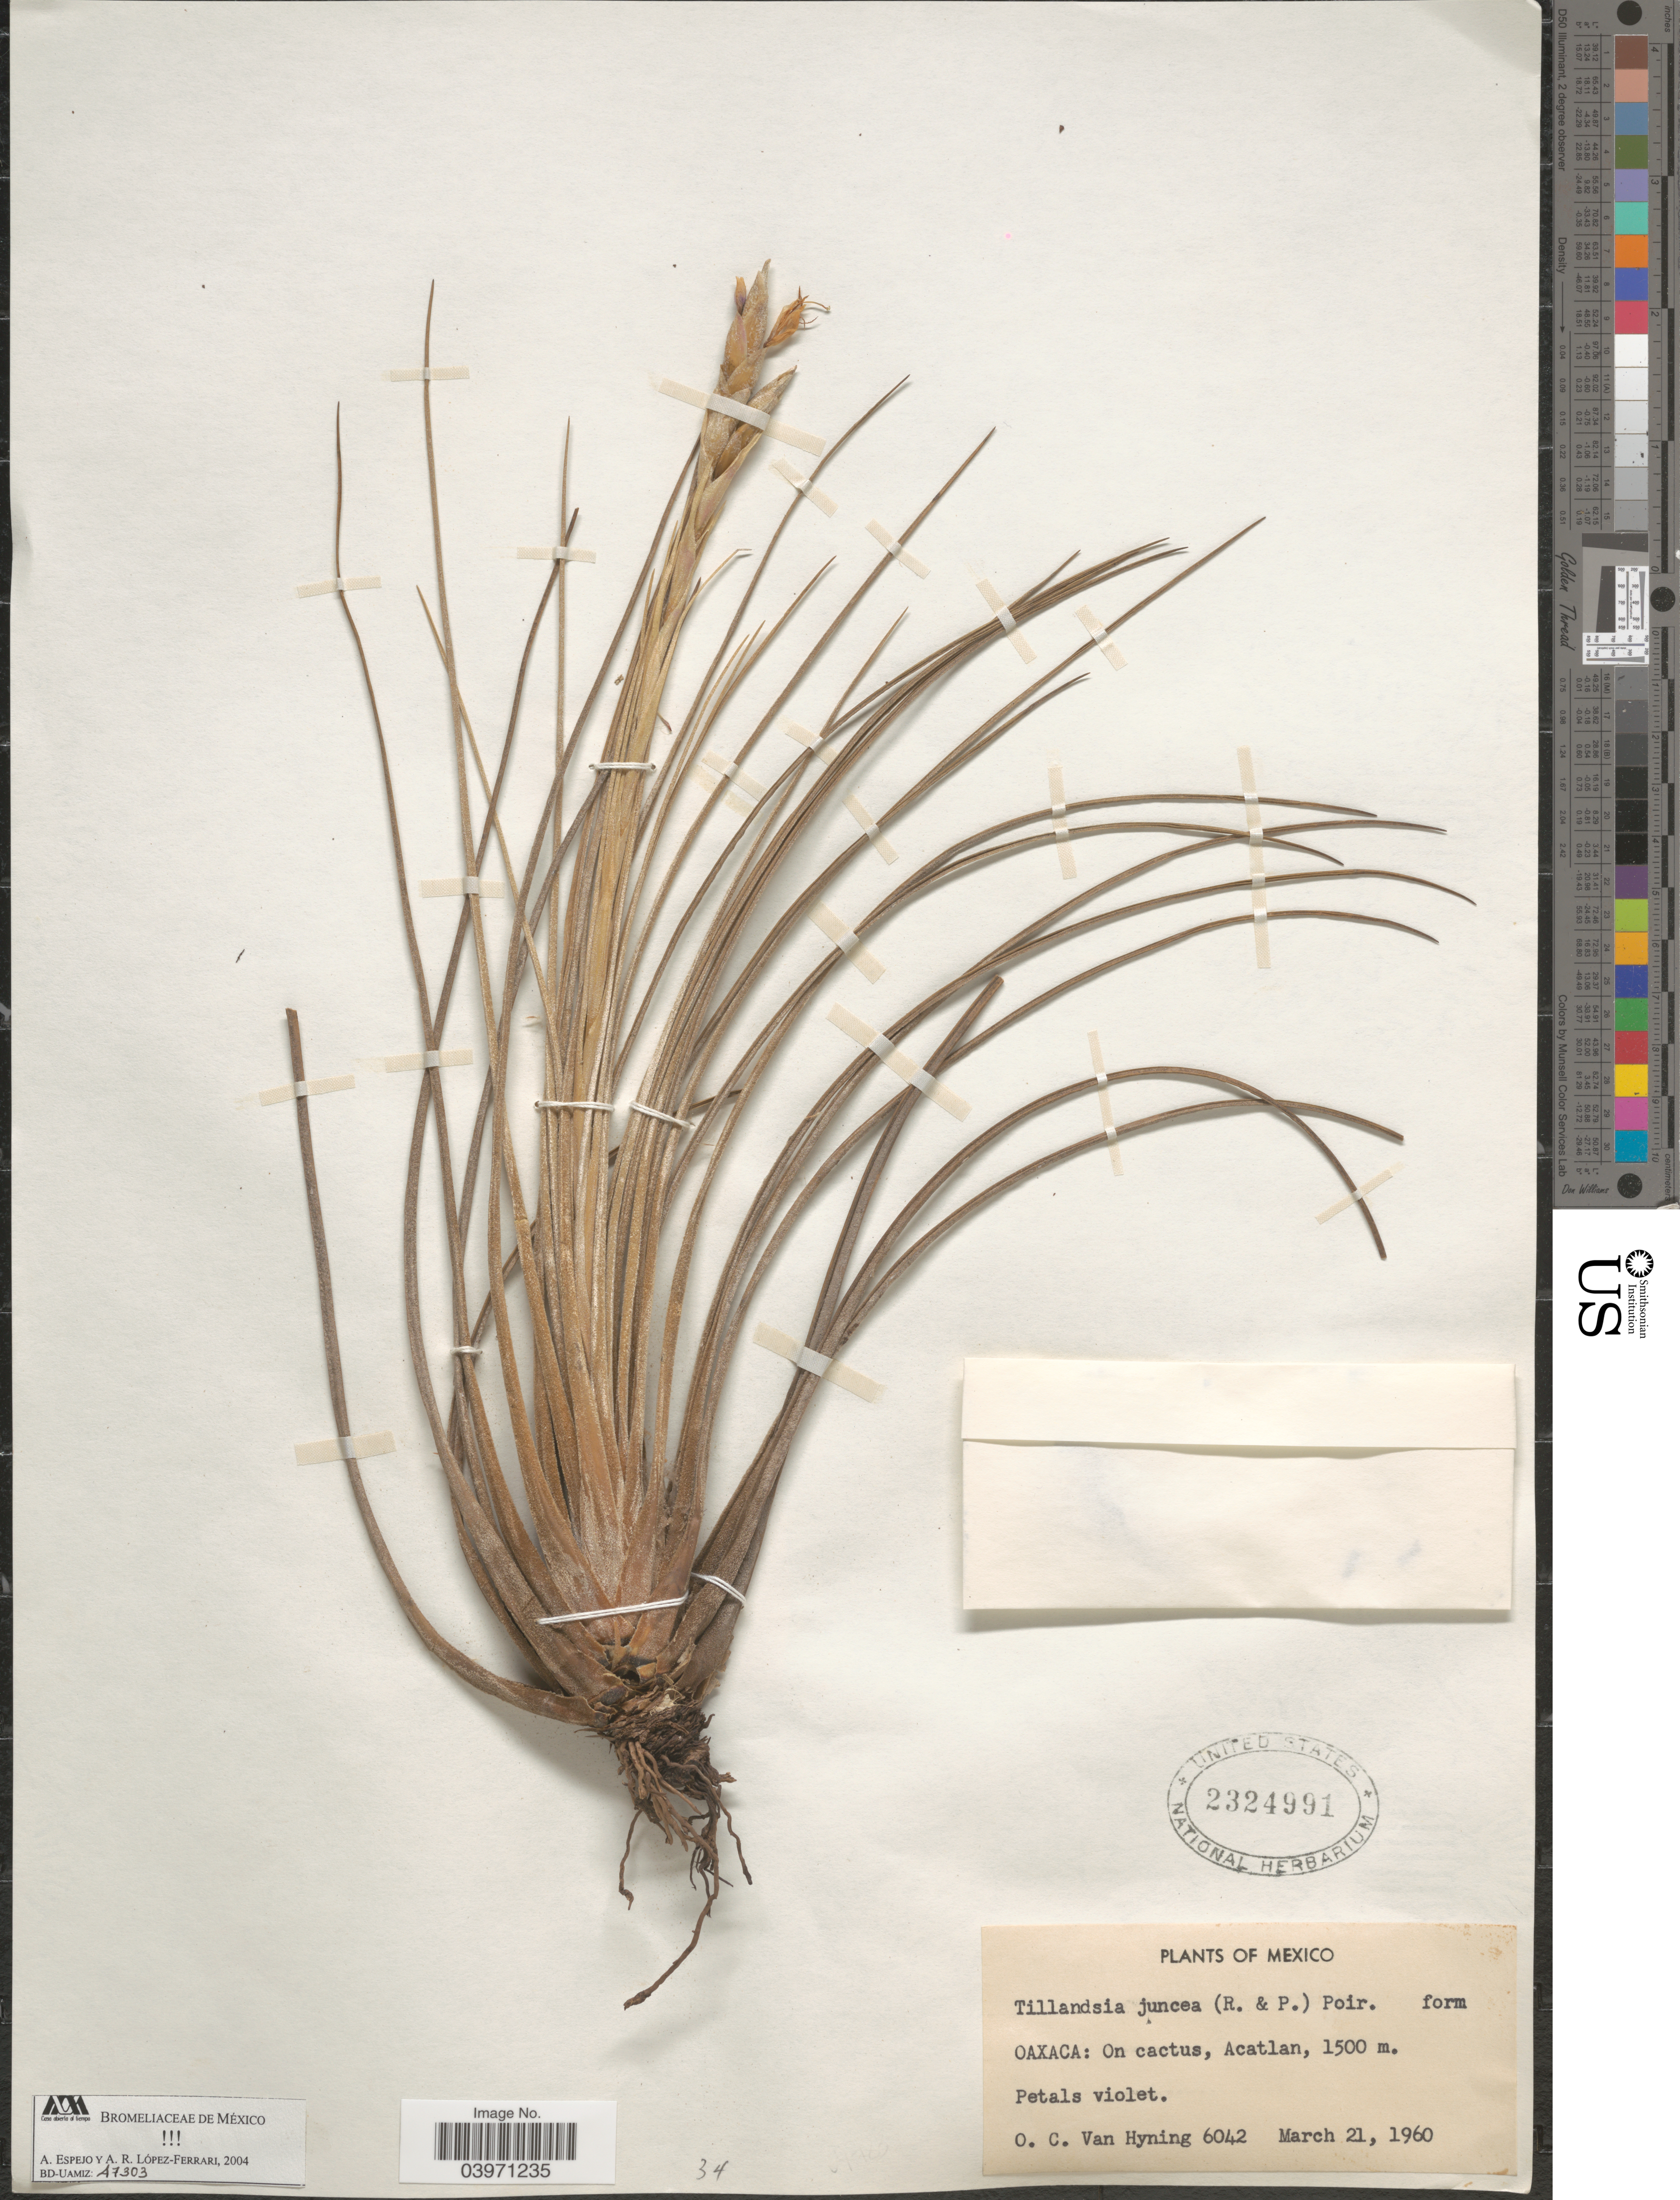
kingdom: Plantae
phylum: Tracheophyta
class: Liliopsida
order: Poales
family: Bromeliaceae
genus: Tillandsia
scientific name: Tillandsia juncea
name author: (Ruiz & Pav.) Poir.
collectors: O. Van Hyning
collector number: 6042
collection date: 1960-03-21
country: Mexico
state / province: Oaxaca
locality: On cactus, Acatlan.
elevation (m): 1500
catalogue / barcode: US 2324991